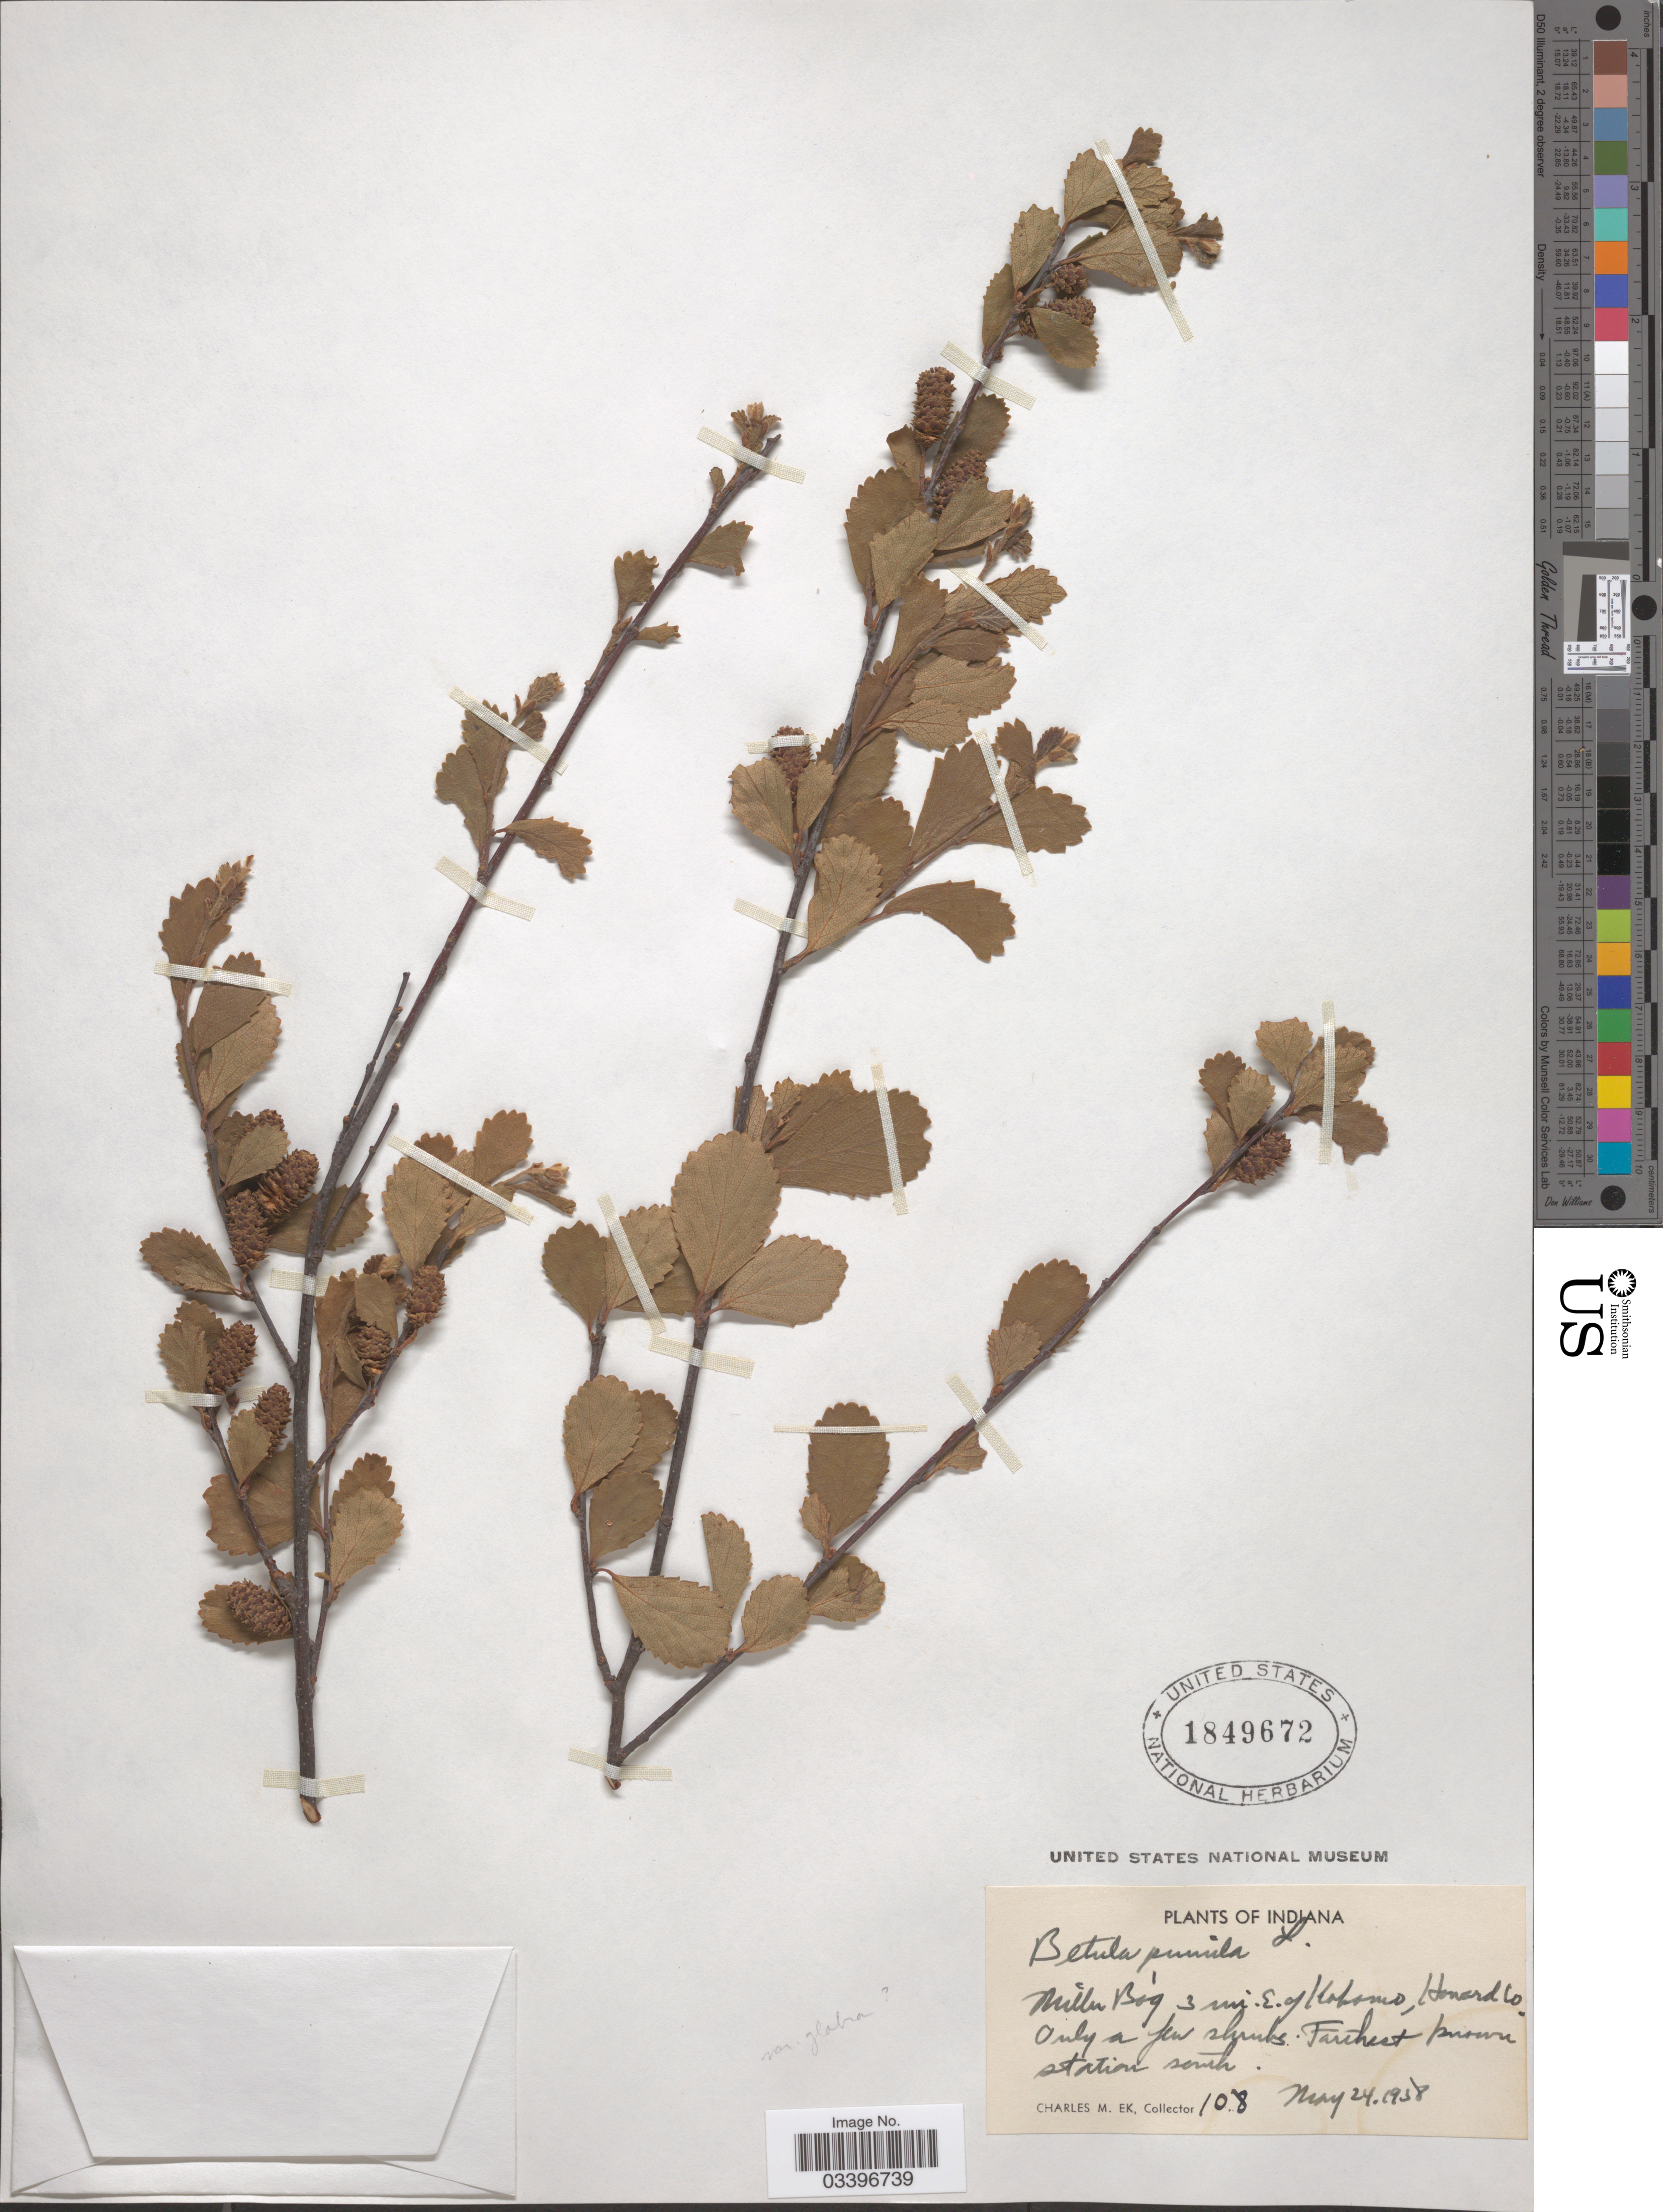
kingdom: Plantae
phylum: Tracheophyta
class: Magnoliopsida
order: Fagales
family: Betulaceae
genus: Betula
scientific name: Betula pumila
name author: L.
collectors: C. Ek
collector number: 108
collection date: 1938-05-24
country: United States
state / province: Indiana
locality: Miller Bog 3 mi. E. of Kokomo, Howard Co.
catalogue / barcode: US 1849672